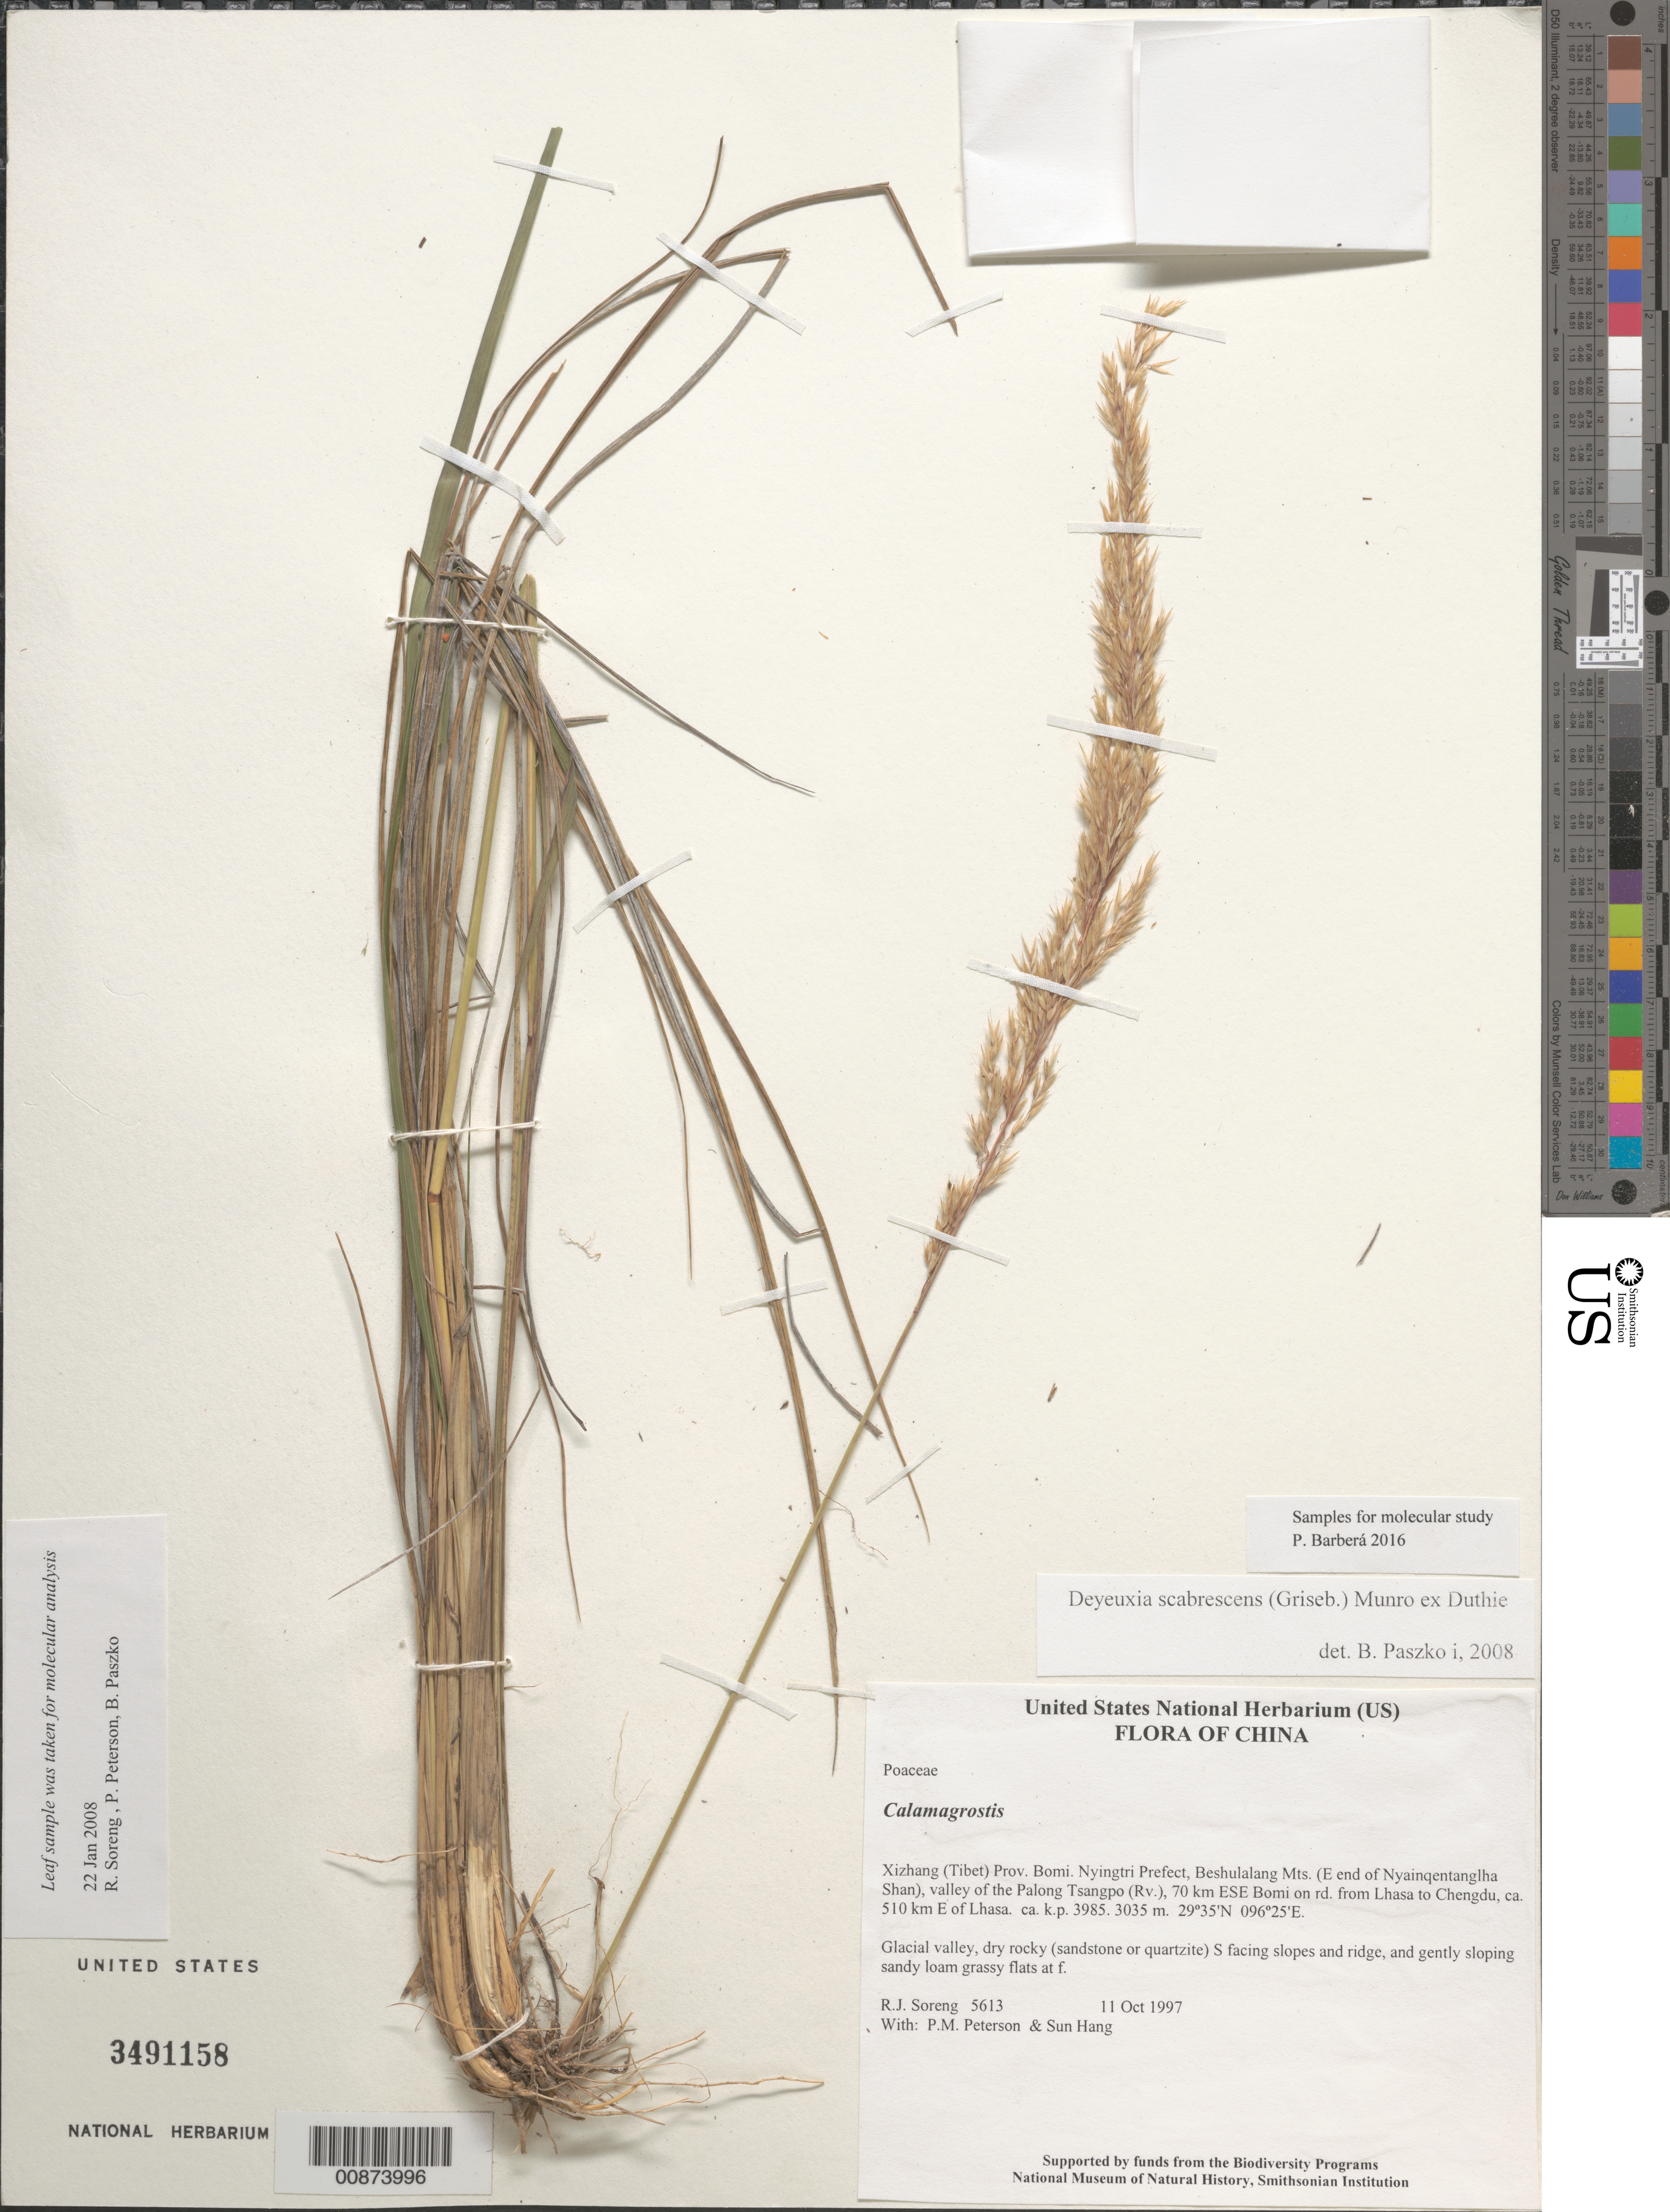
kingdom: Plantae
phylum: Tracheophyta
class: Liliopsida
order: Poales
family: Poaceae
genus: Deyeuxia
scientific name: Deyeuxia scabrescens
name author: (Griseb.) Munro ex Duthie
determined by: Paszko, B.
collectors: R. J. Soreng, P. M. Peterson & Sun Hang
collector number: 5613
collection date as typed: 11 Oct 1997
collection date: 1997-10-11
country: China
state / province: Xizang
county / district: Bomi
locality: Nyingtri Prefect, Beshulalang Mts. (E end of Nyainqentanglha Shan), valley of the Palong Tsangpo (Rv.), 70 km ESE Bomi on rd. from Lhasa to Chengdu, ca. 510 km E of Lhasa. ca. k.p. 3985.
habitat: Glacial valley, dry rocky (sandstone or quartzite) S facing slopes and ridge, and gently sloping sandy loam grassy flats at f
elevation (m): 3035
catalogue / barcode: US 3491158